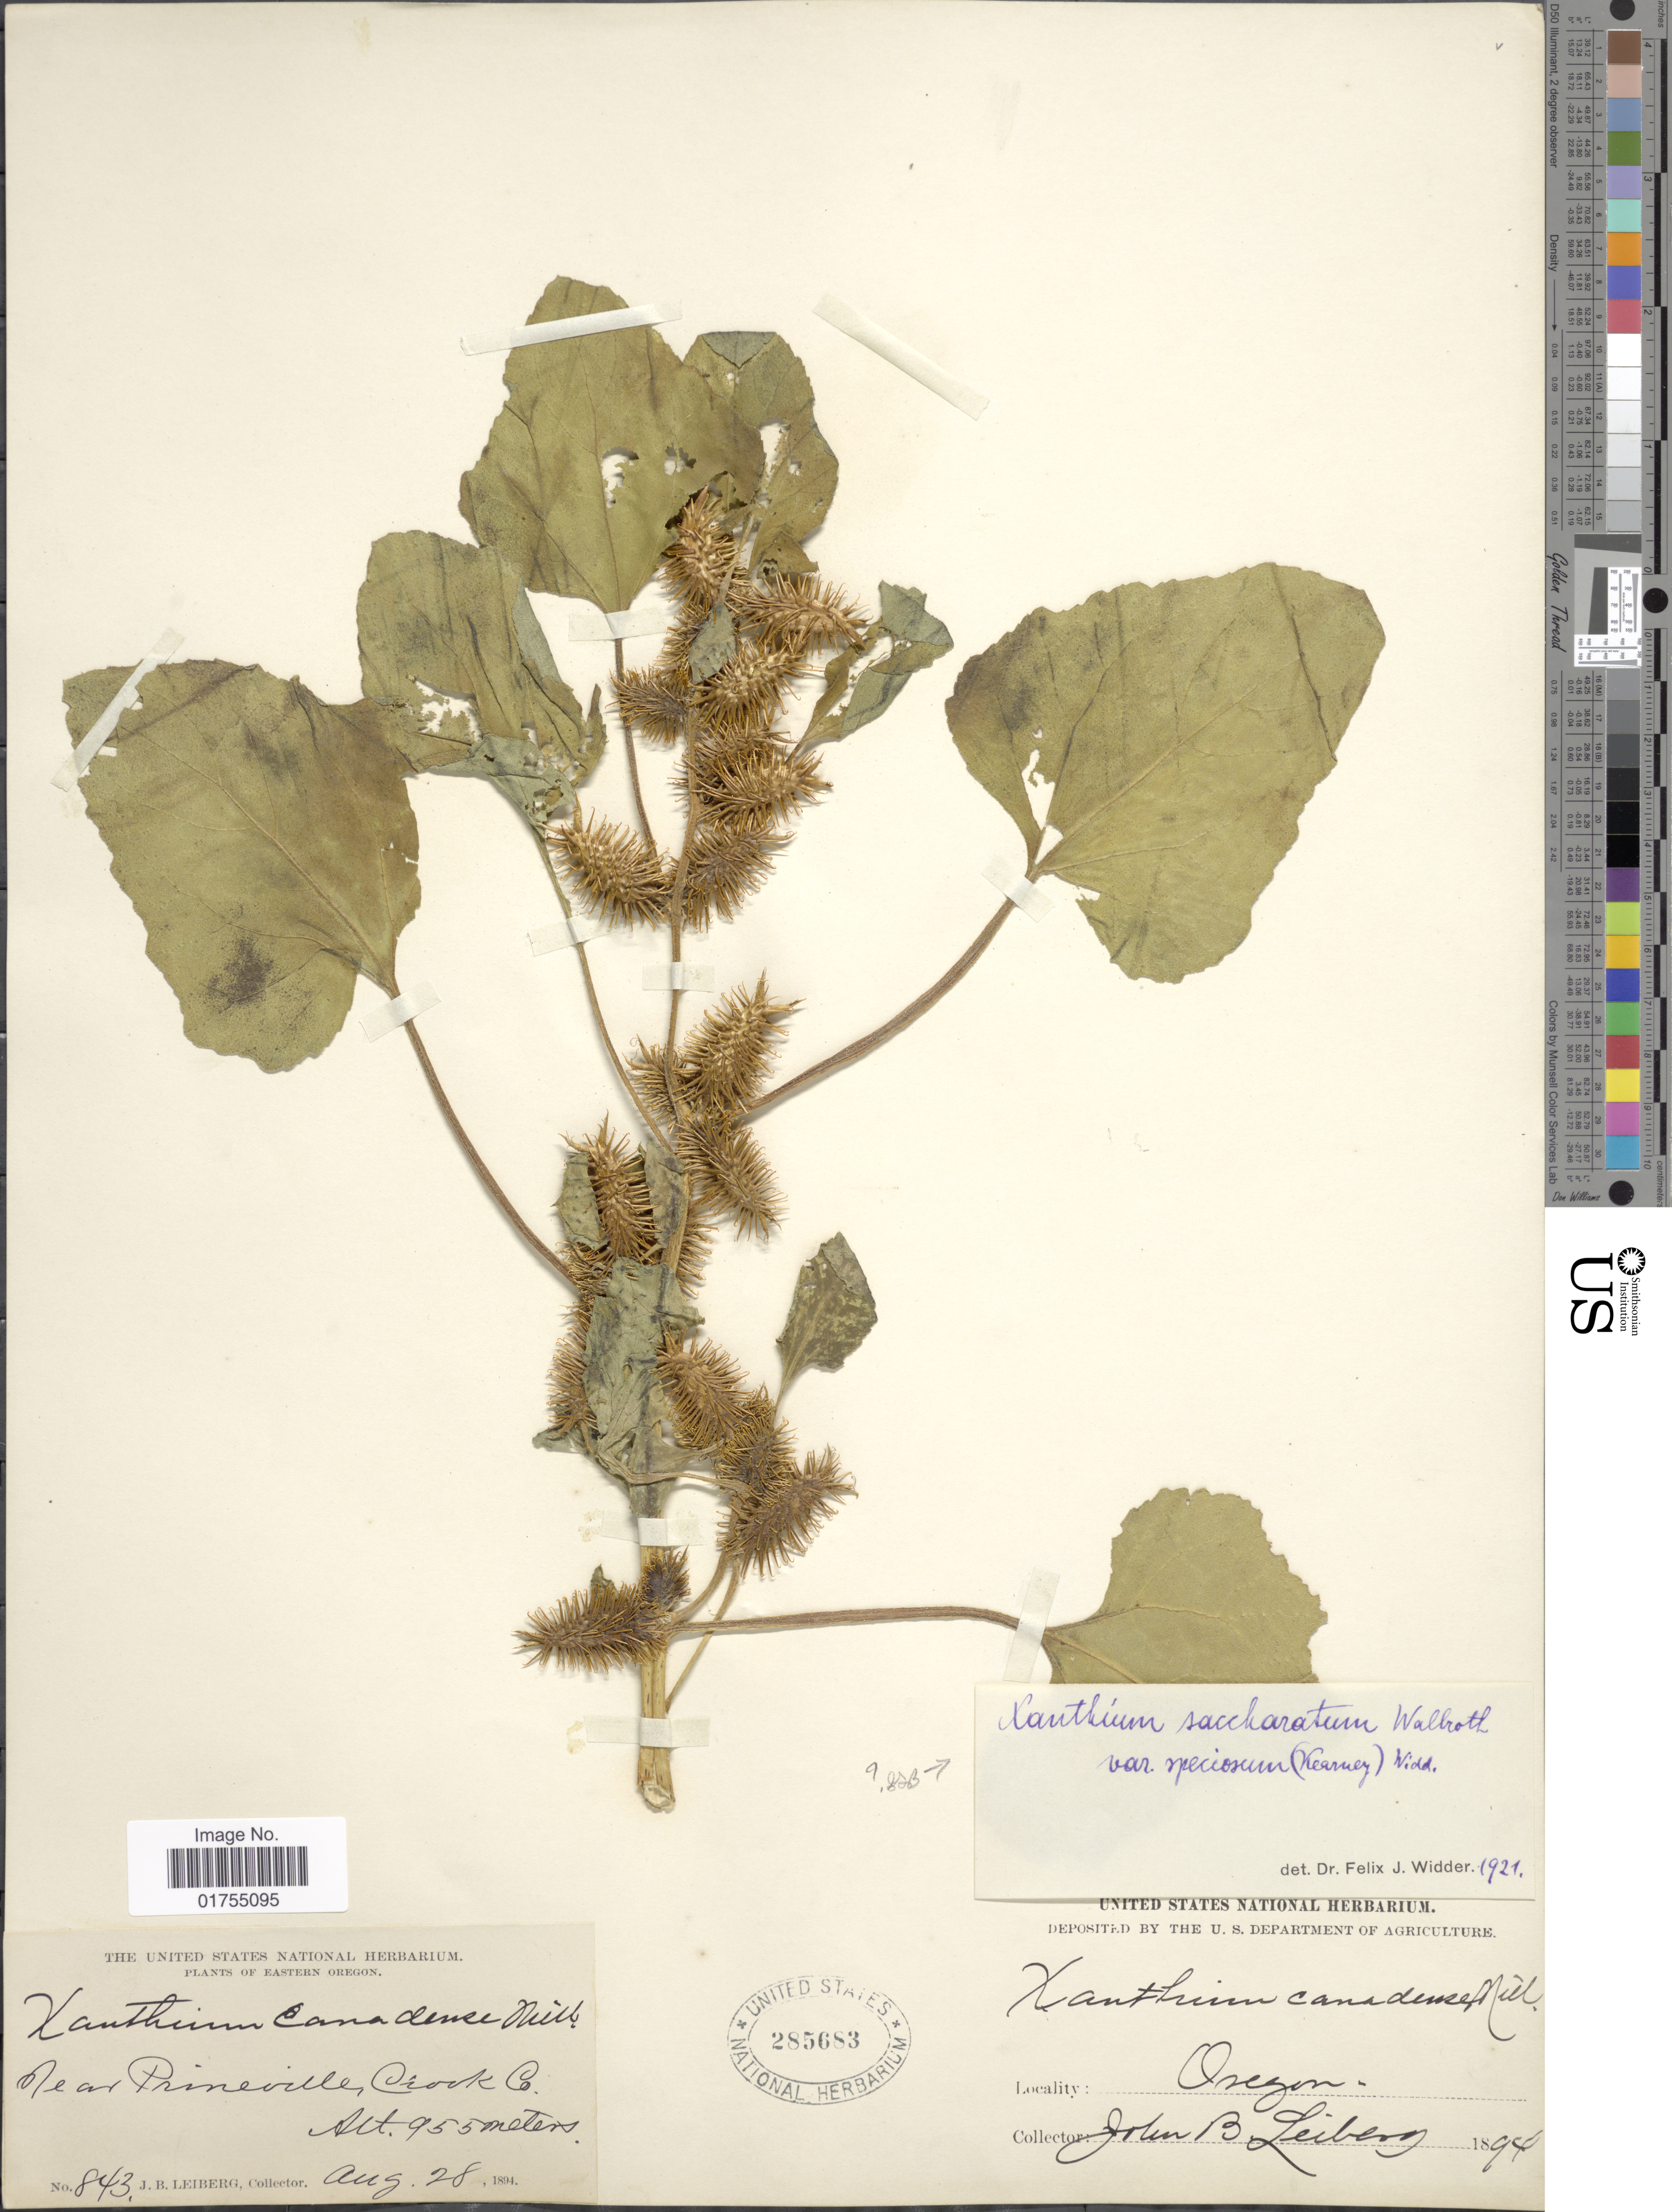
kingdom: Plantae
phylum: Tracheophyta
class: Magnoliopsida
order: Asterales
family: Asteraceae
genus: Xanthium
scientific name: Xanthium speciosum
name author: Kearney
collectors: J. B. Leiberg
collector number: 843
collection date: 1894-08-28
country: United States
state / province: Oregon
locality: Near Prineville, Cook Co. Eastern Oregon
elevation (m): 955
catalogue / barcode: US 285683